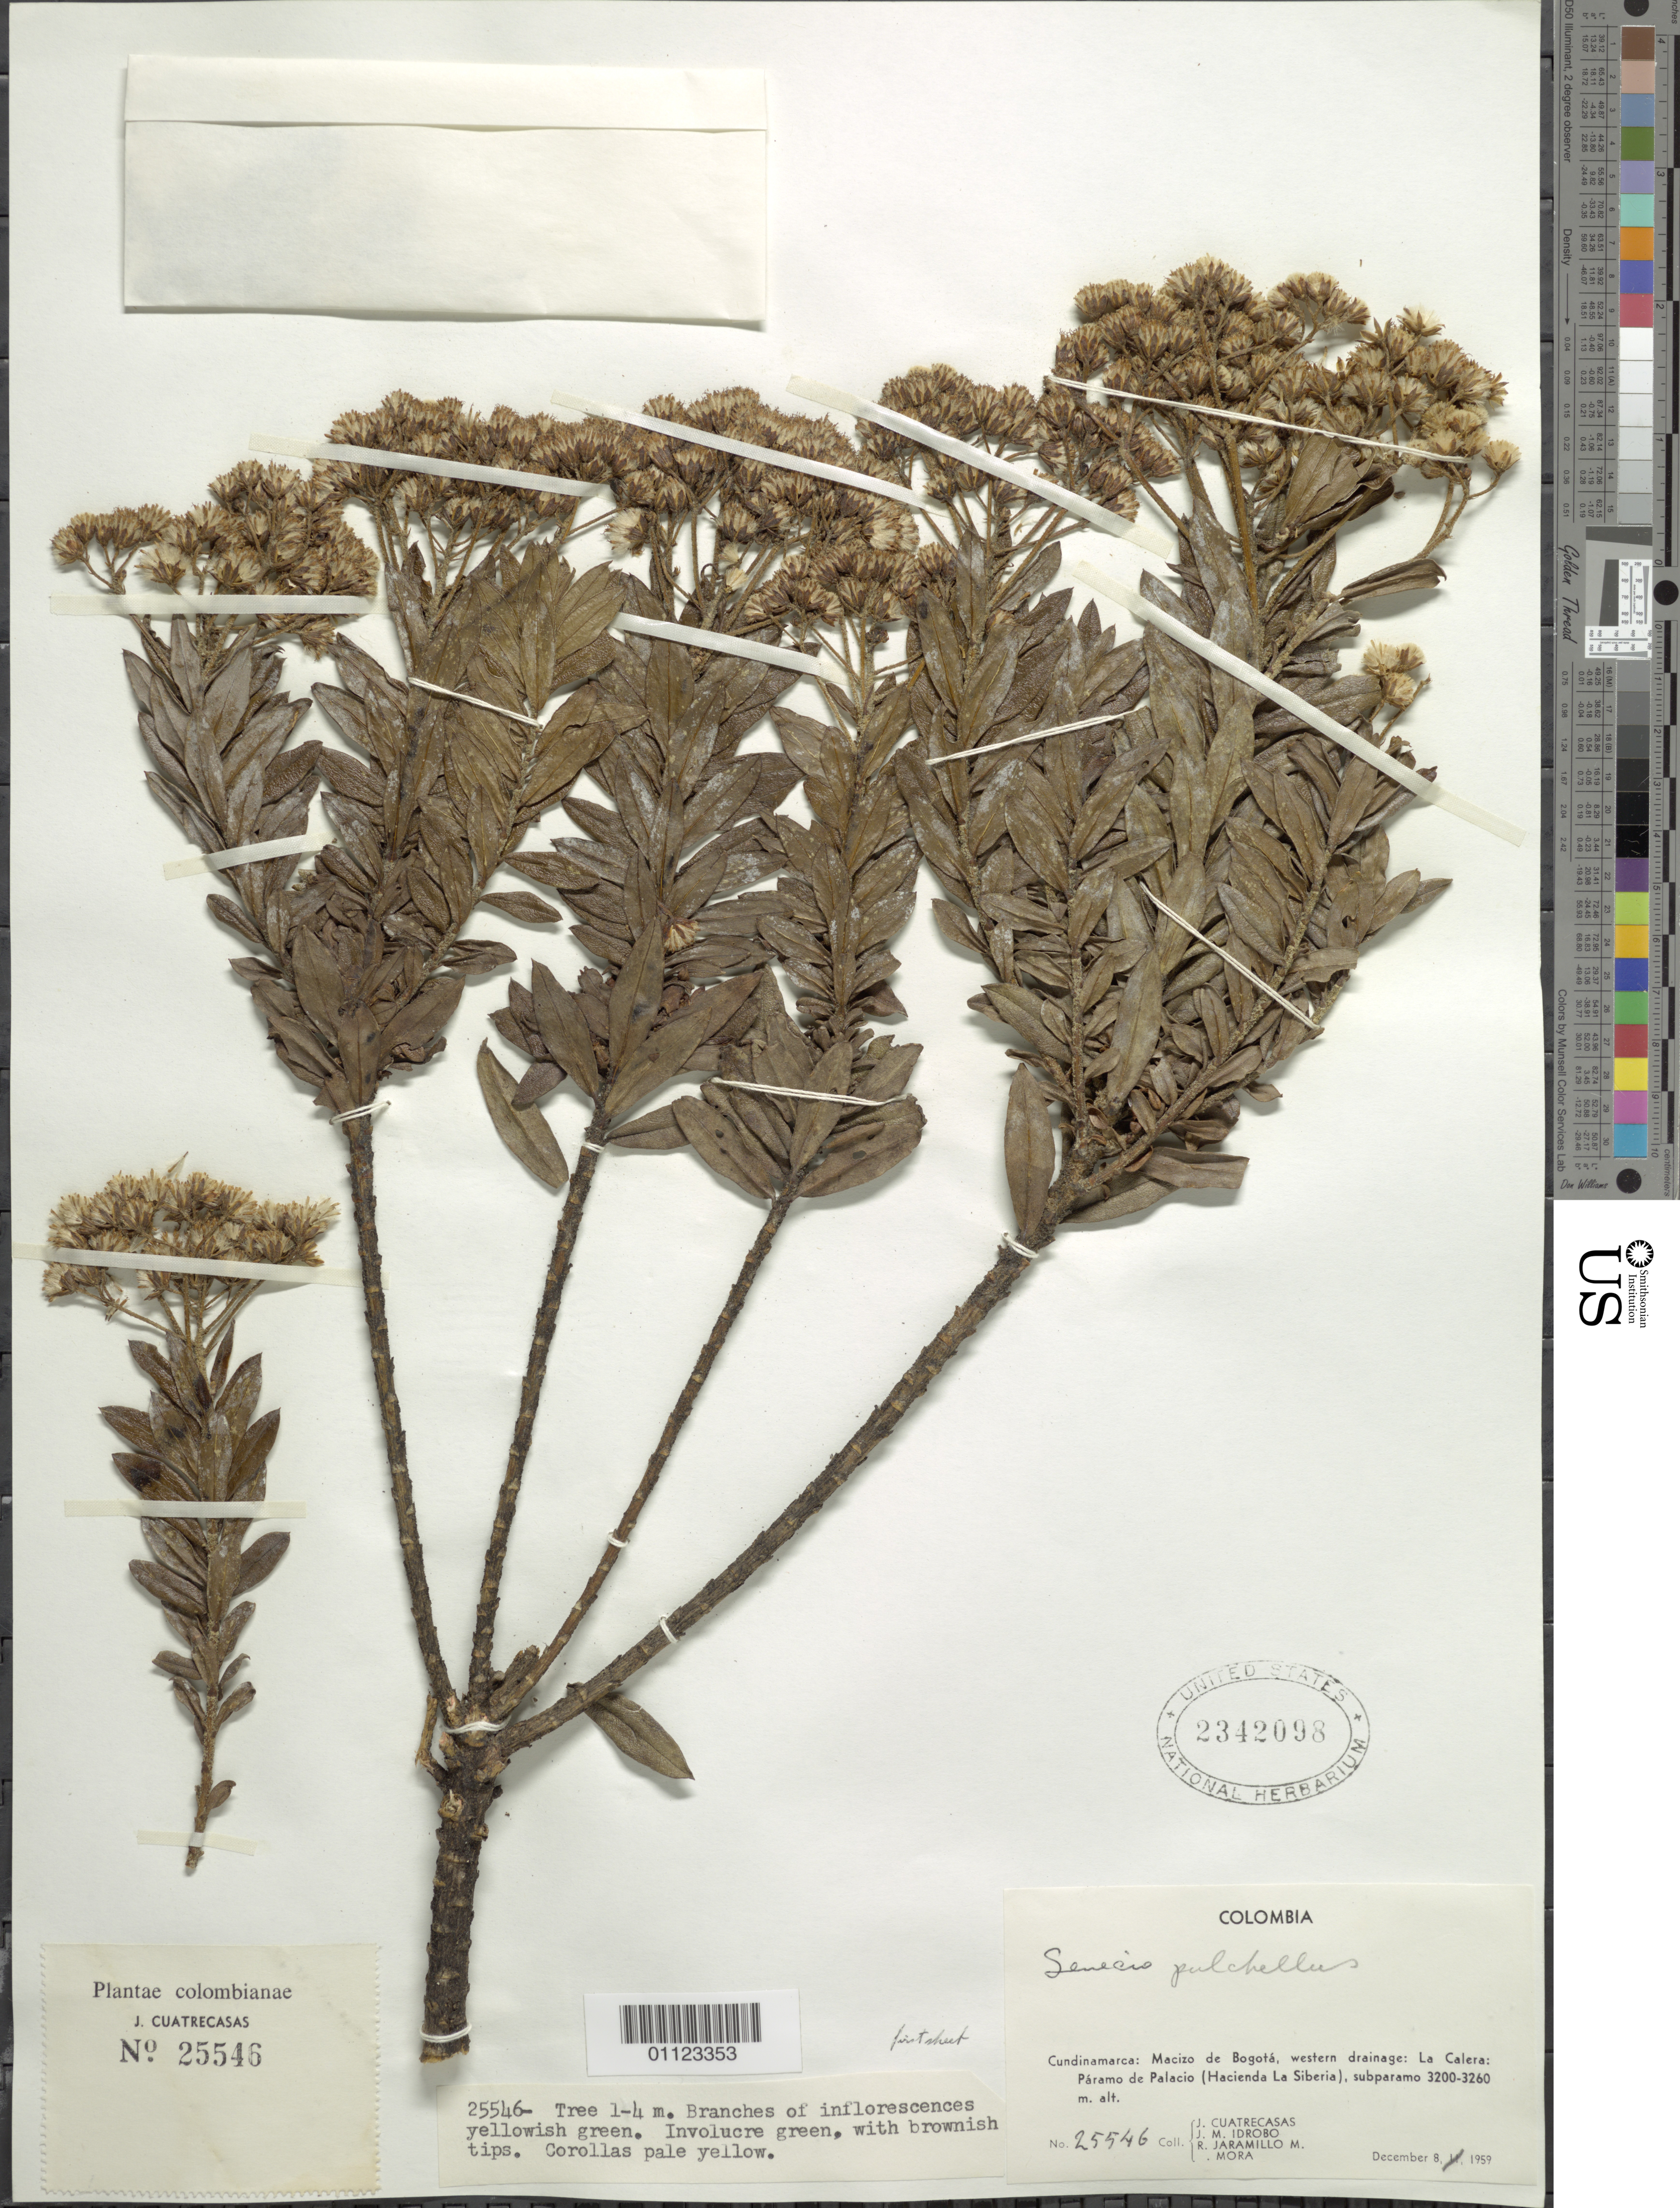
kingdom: Plantae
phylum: Tracheophyta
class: Magnoliopsida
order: Asterales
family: Asteraceae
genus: Pentacalia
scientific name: Pentacalia pulchella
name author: (Kunth) Cuatrec.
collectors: J. Cuatrecasas, J. M. Idrobo, R. Jaramillo M. & L. Mora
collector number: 25546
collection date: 1959-12-08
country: Colombia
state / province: Cundinamarca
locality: Macizo de Bogotá: western drainage: La Calera: Páramo de Palacio (Hacienda La Siberia), subparamo.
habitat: subparamo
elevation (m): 3200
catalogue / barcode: US 2342098